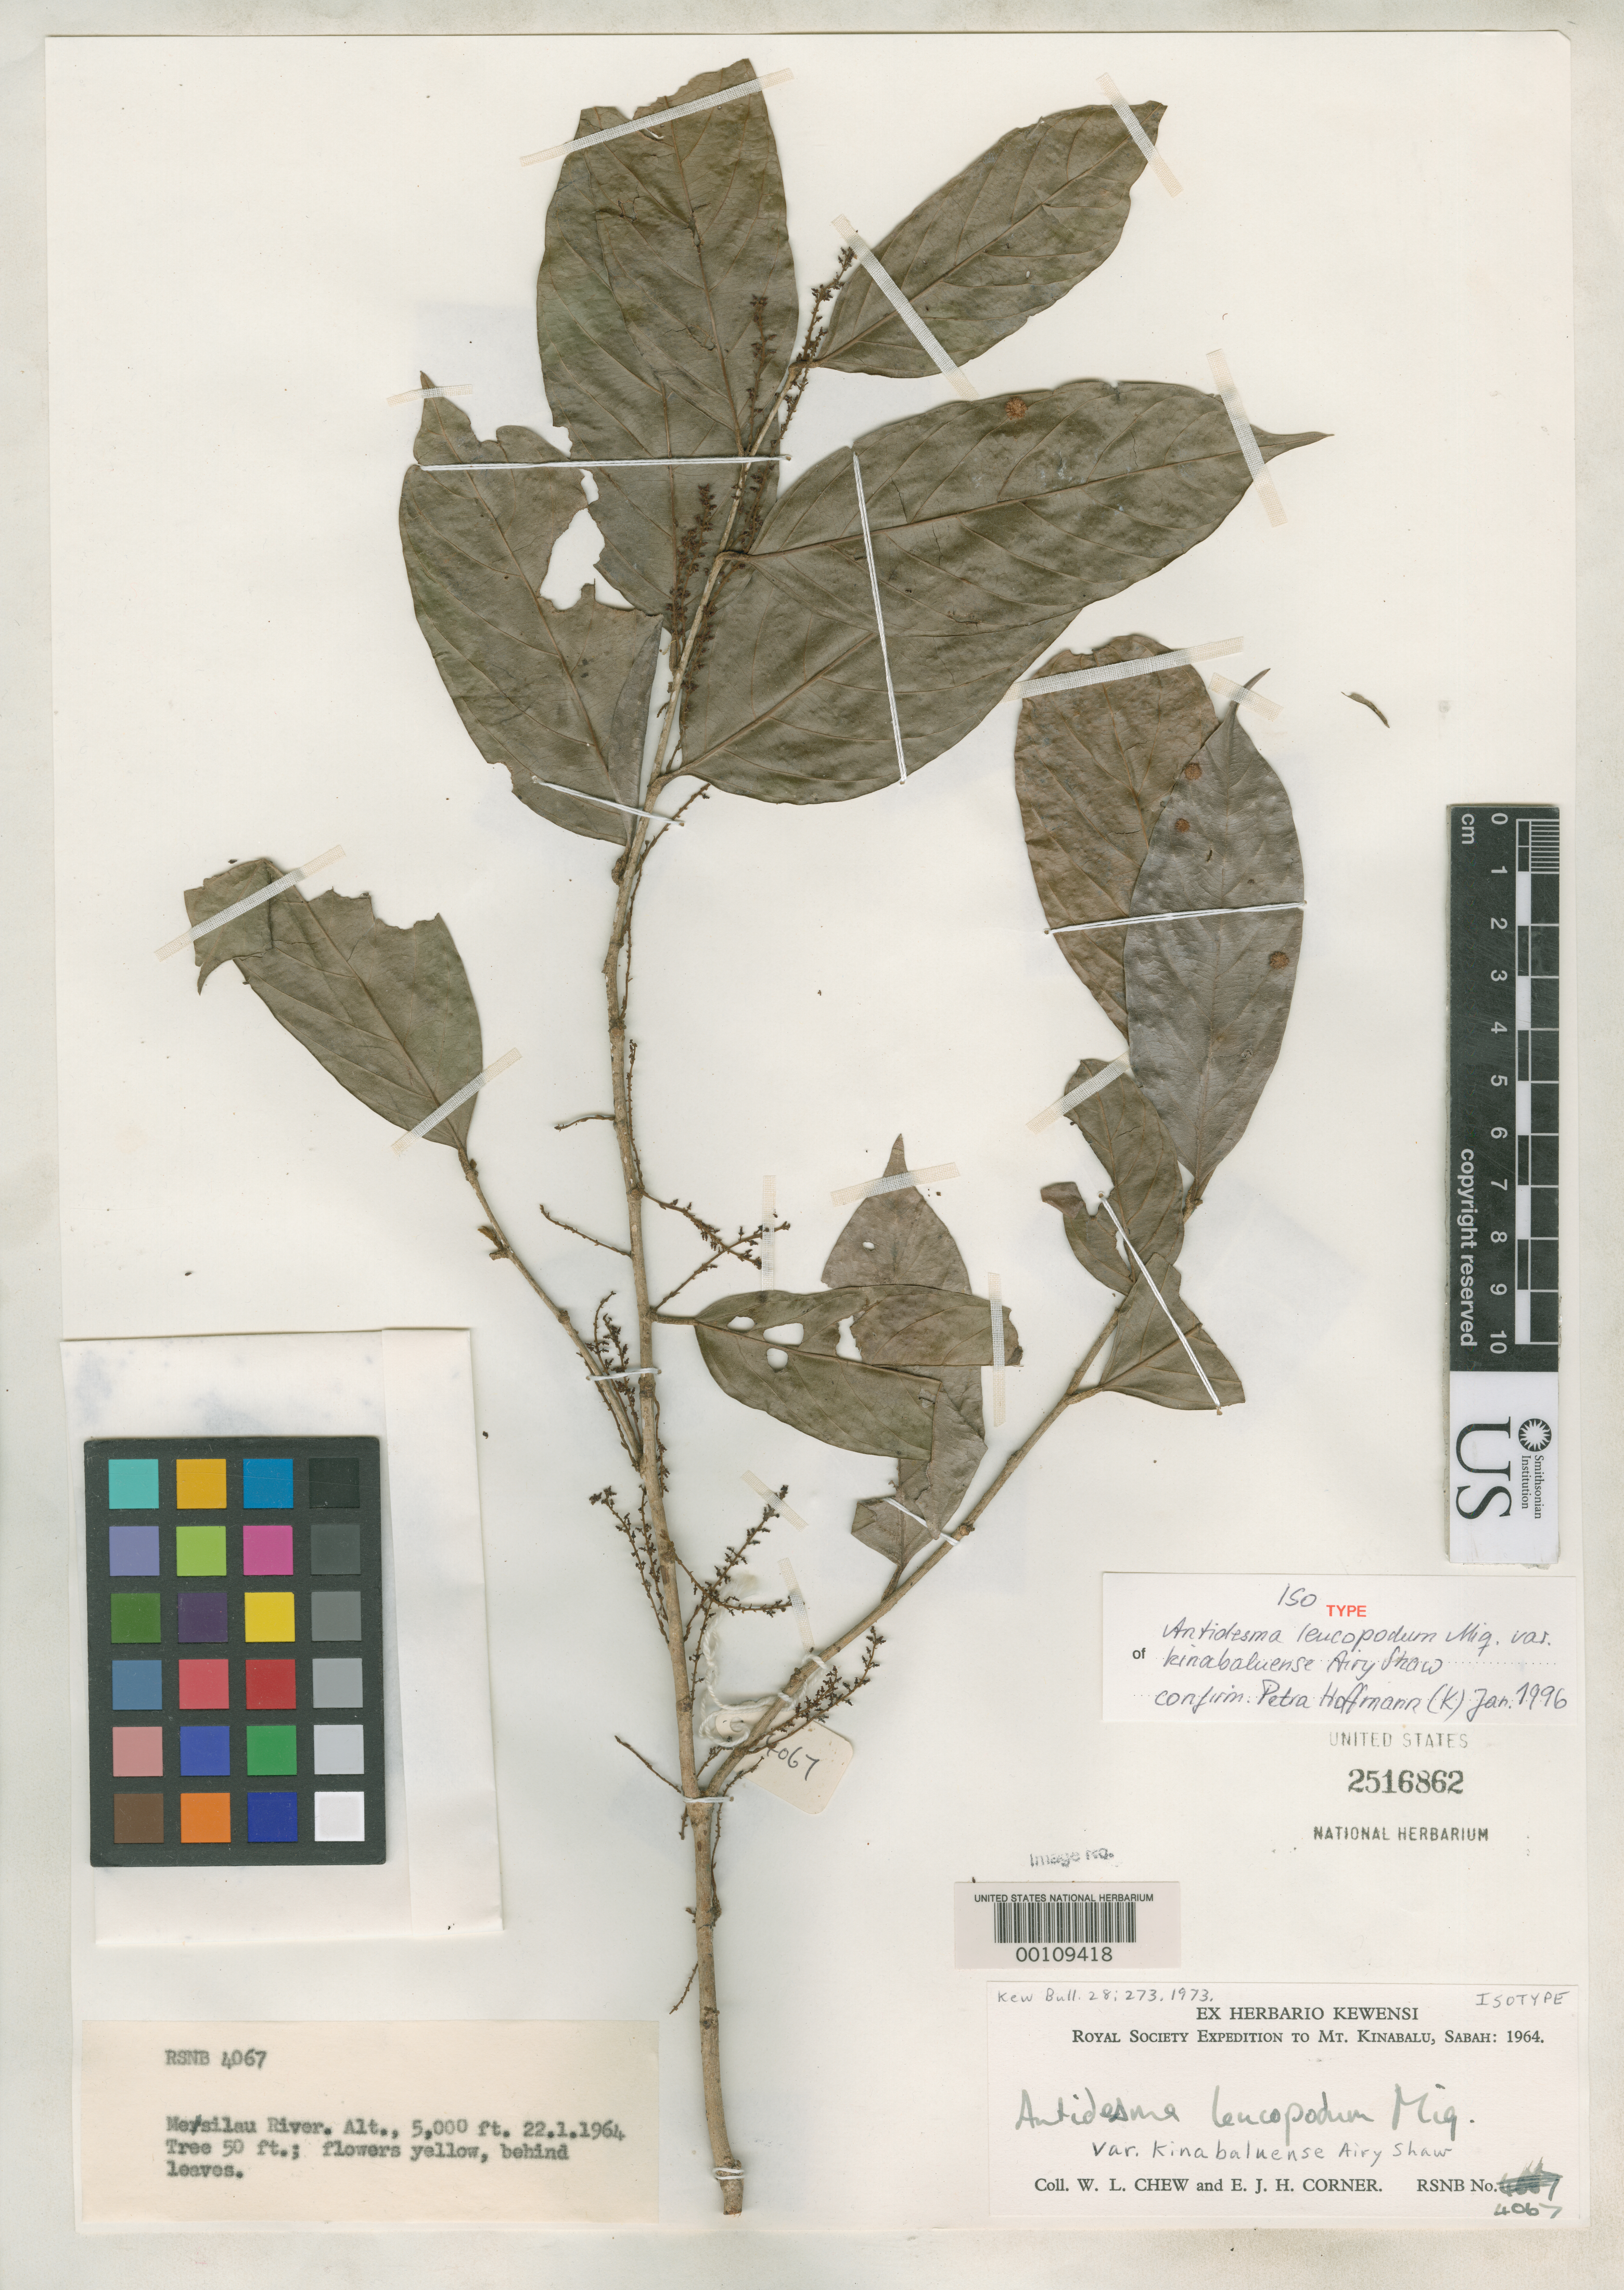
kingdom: Plantae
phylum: Tracheophyta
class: Magnoliopsida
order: Malpighiales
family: Phyllanthaceae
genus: Antidesma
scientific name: Antidesma leucopodum var. kinabaluense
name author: Airy Shaw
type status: Isotype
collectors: W. Chew & E. Corner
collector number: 4067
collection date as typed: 1964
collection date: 1964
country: Malaysia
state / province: Sabah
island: Borneo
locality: Mt. Kinabalu.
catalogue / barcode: US 2516862